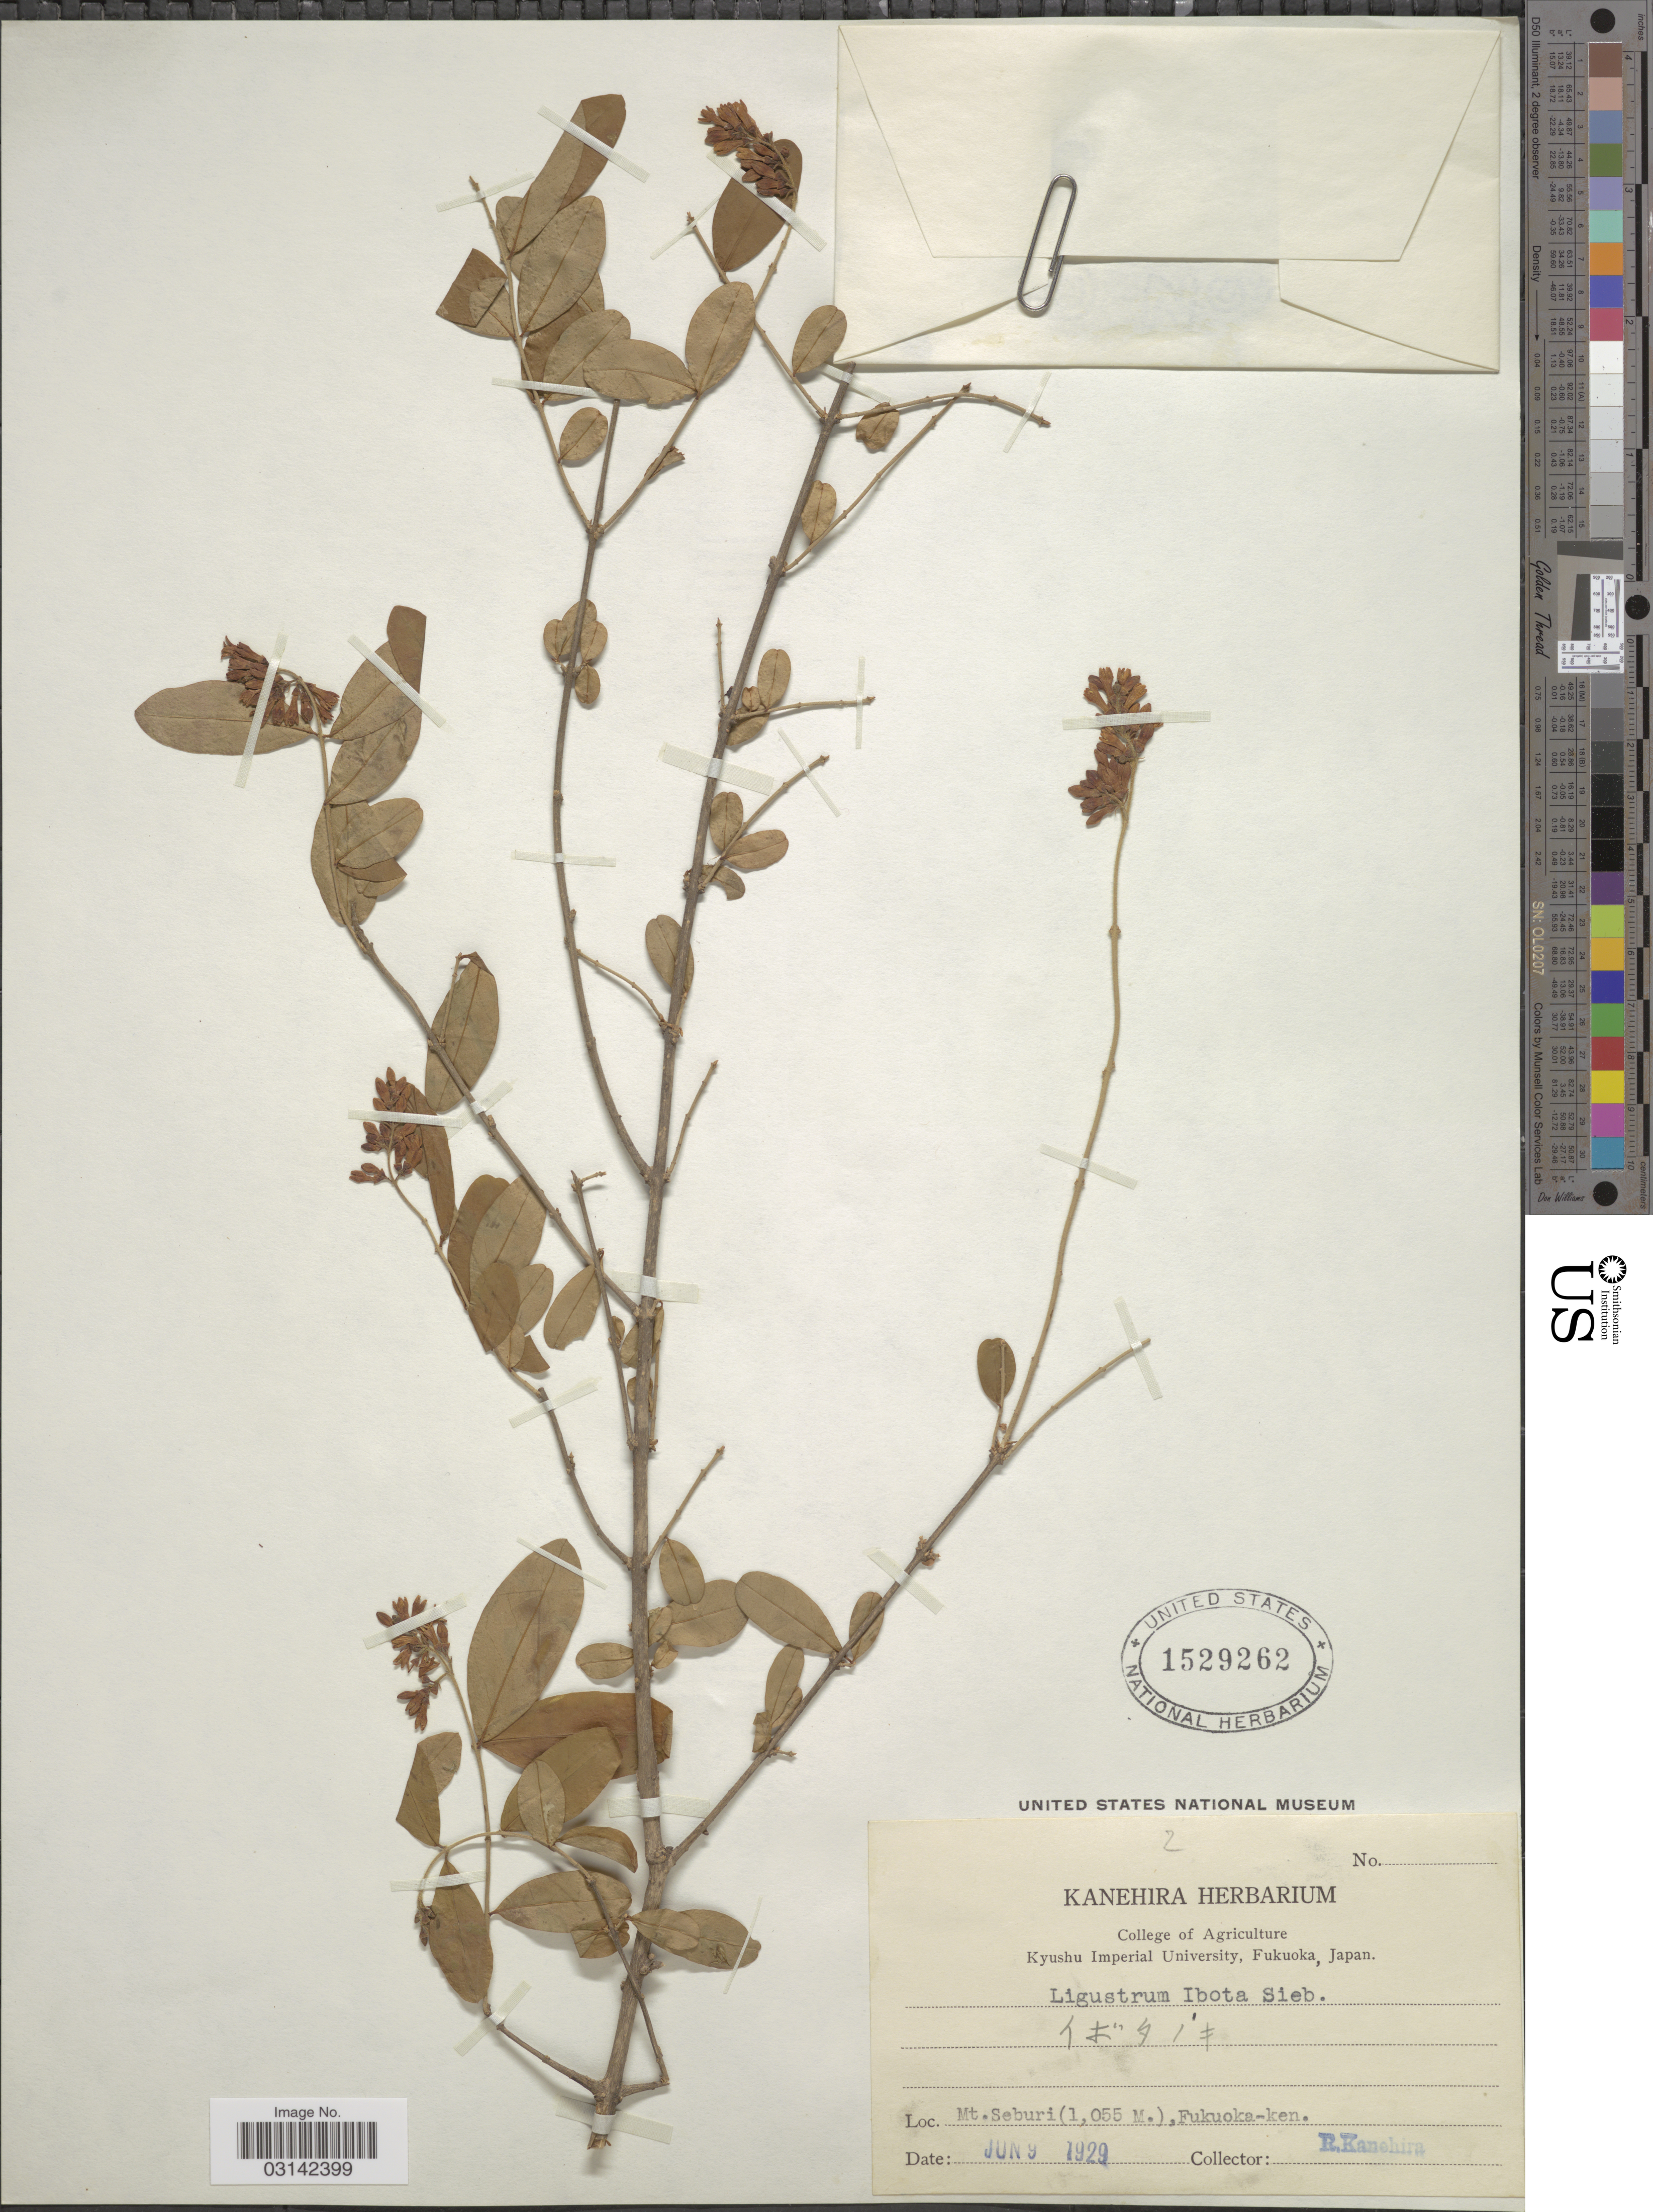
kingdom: Plantae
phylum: Tracheophyta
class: Magnoliopsida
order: Lamiales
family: Oleaceae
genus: Ligustrum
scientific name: Ligustrum ibota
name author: Siebold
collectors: R. Kanehira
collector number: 2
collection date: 1929-06-09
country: Japan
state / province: Hukuoka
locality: Mt. Seburi, Fukuoka-ken.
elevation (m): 1055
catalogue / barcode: US 1529262